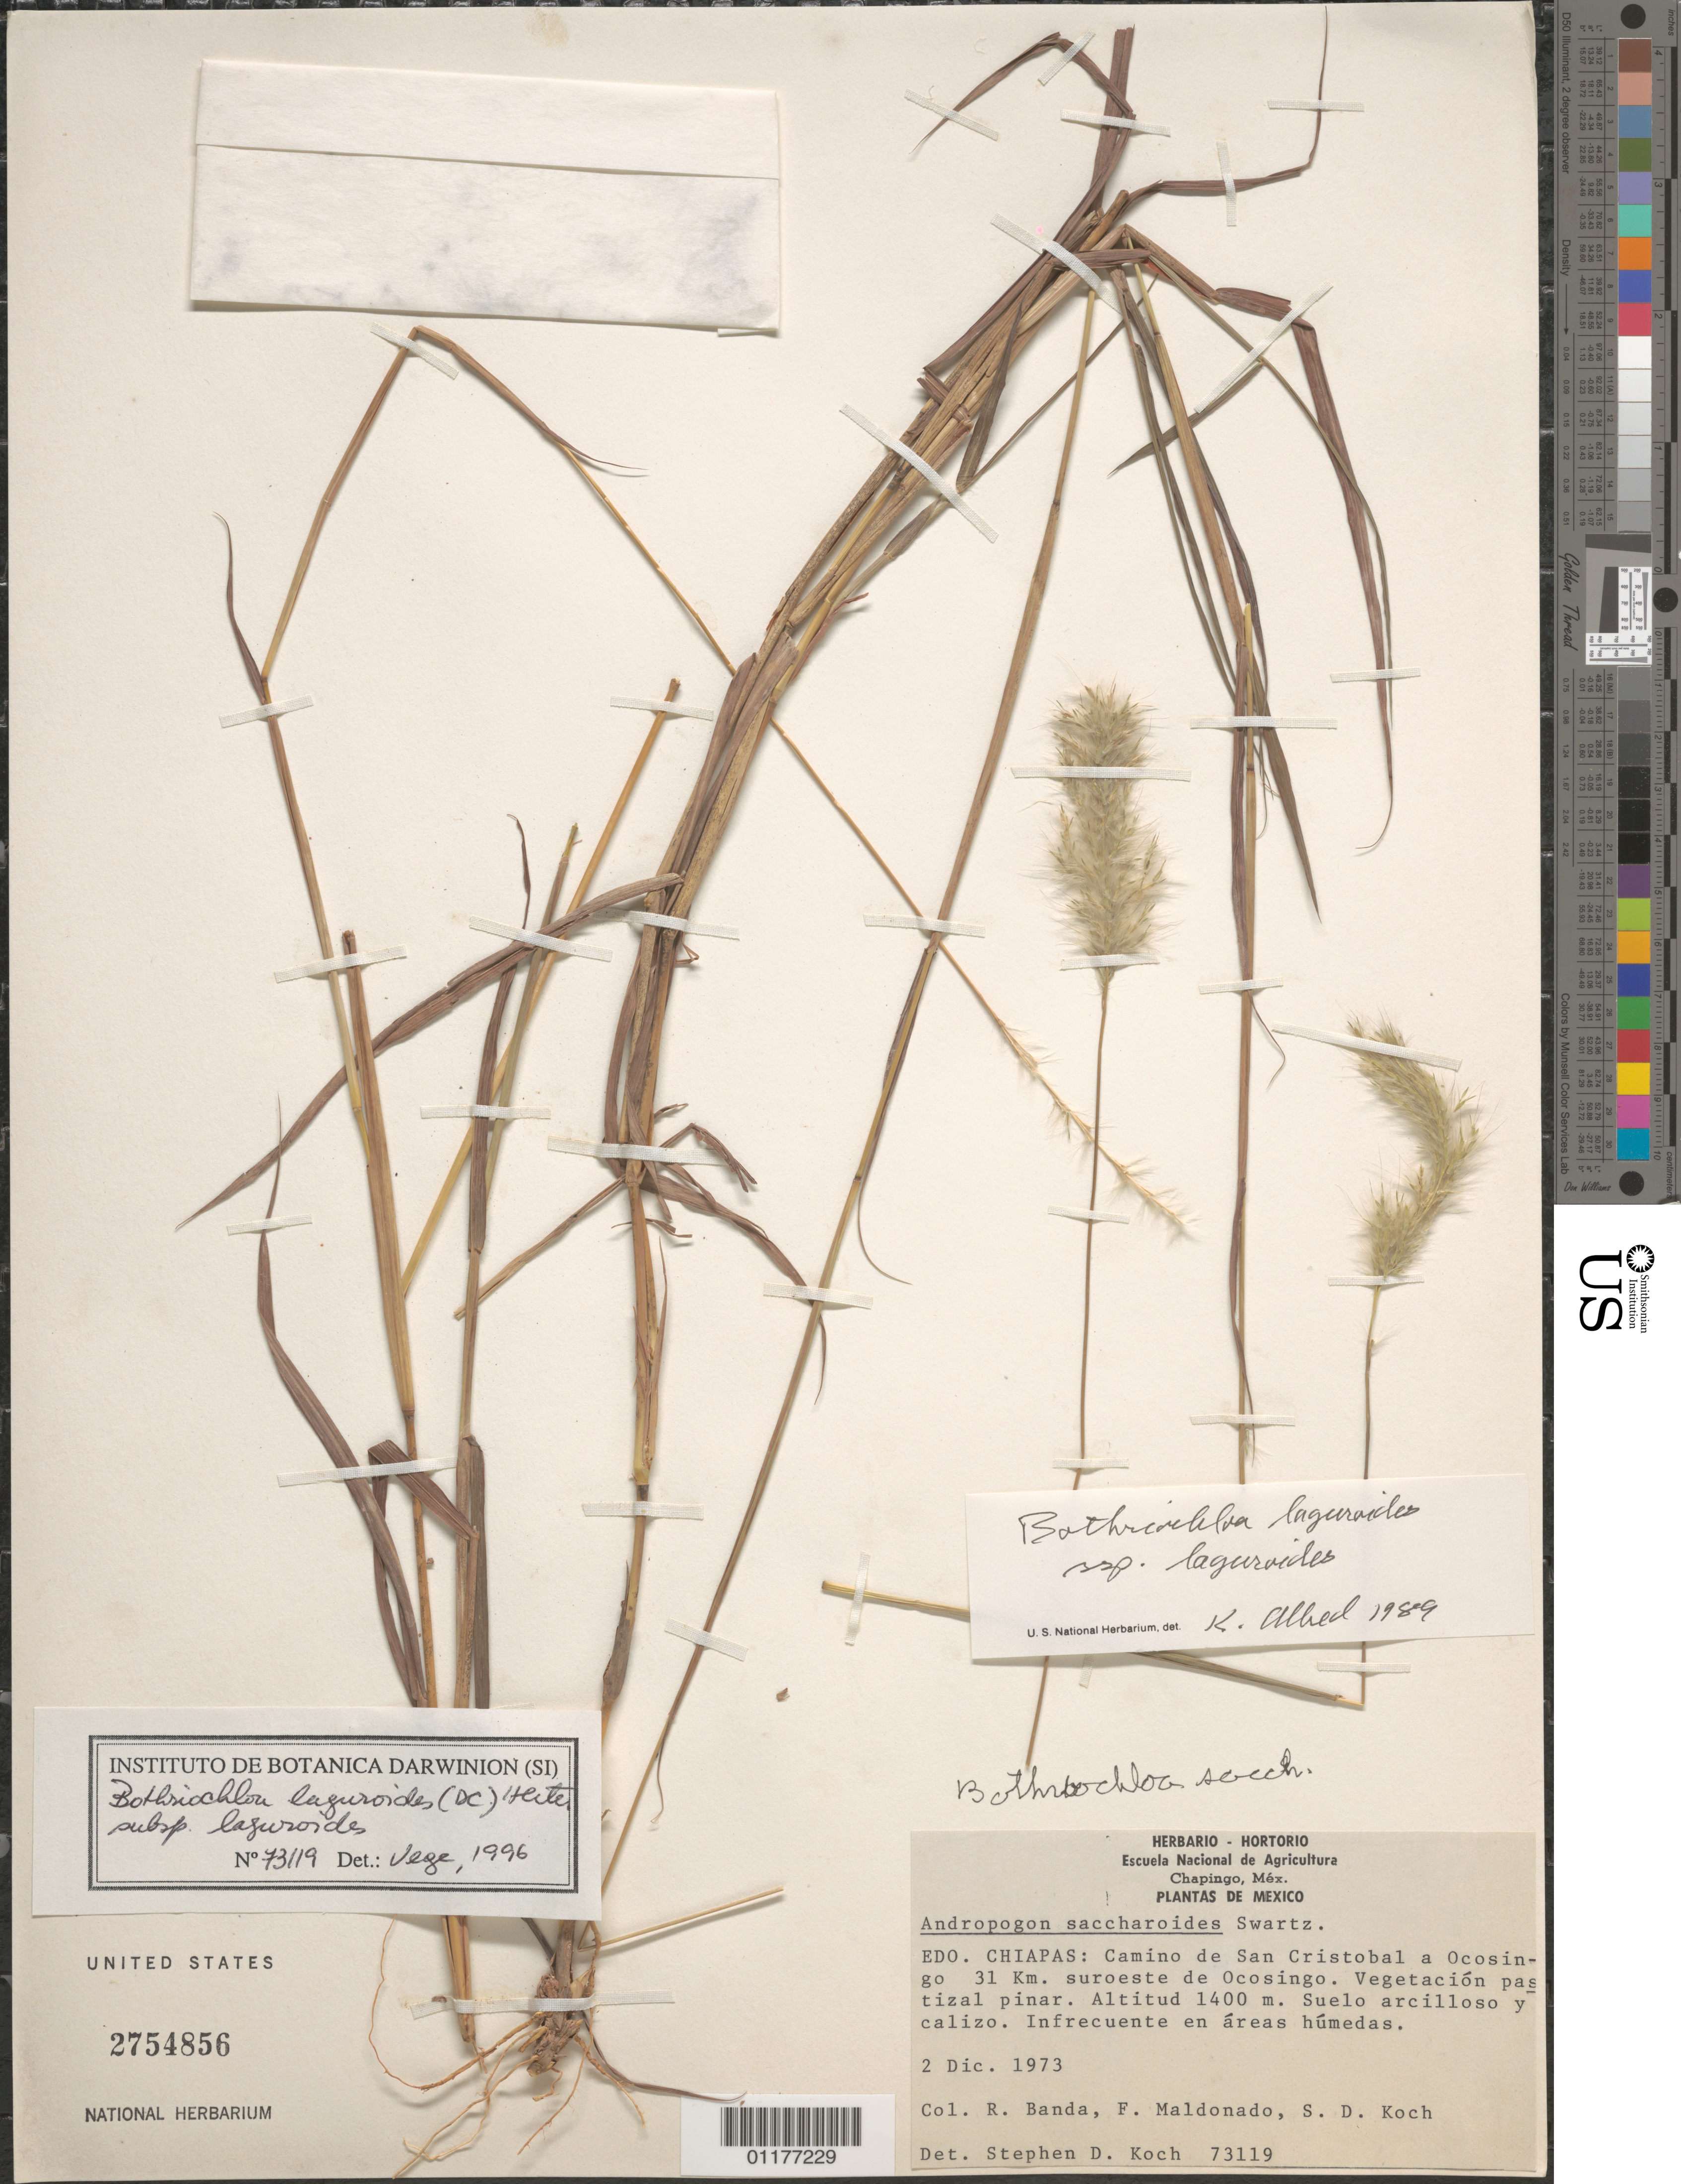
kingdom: Plantae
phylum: Tracheophyta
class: Liliopsida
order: Poales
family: Poaceae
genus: Bothriochloa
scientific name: Bothriochloa laguroides subsp. laguroides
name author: (DC.) Herter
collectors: R. Banda, F. Maldonado & S. D. Koch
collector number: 73119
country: Mexico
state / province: Chiapas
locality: Camino de San Cristobal a Ocosingo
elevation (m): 1400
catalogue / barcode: US 2754856